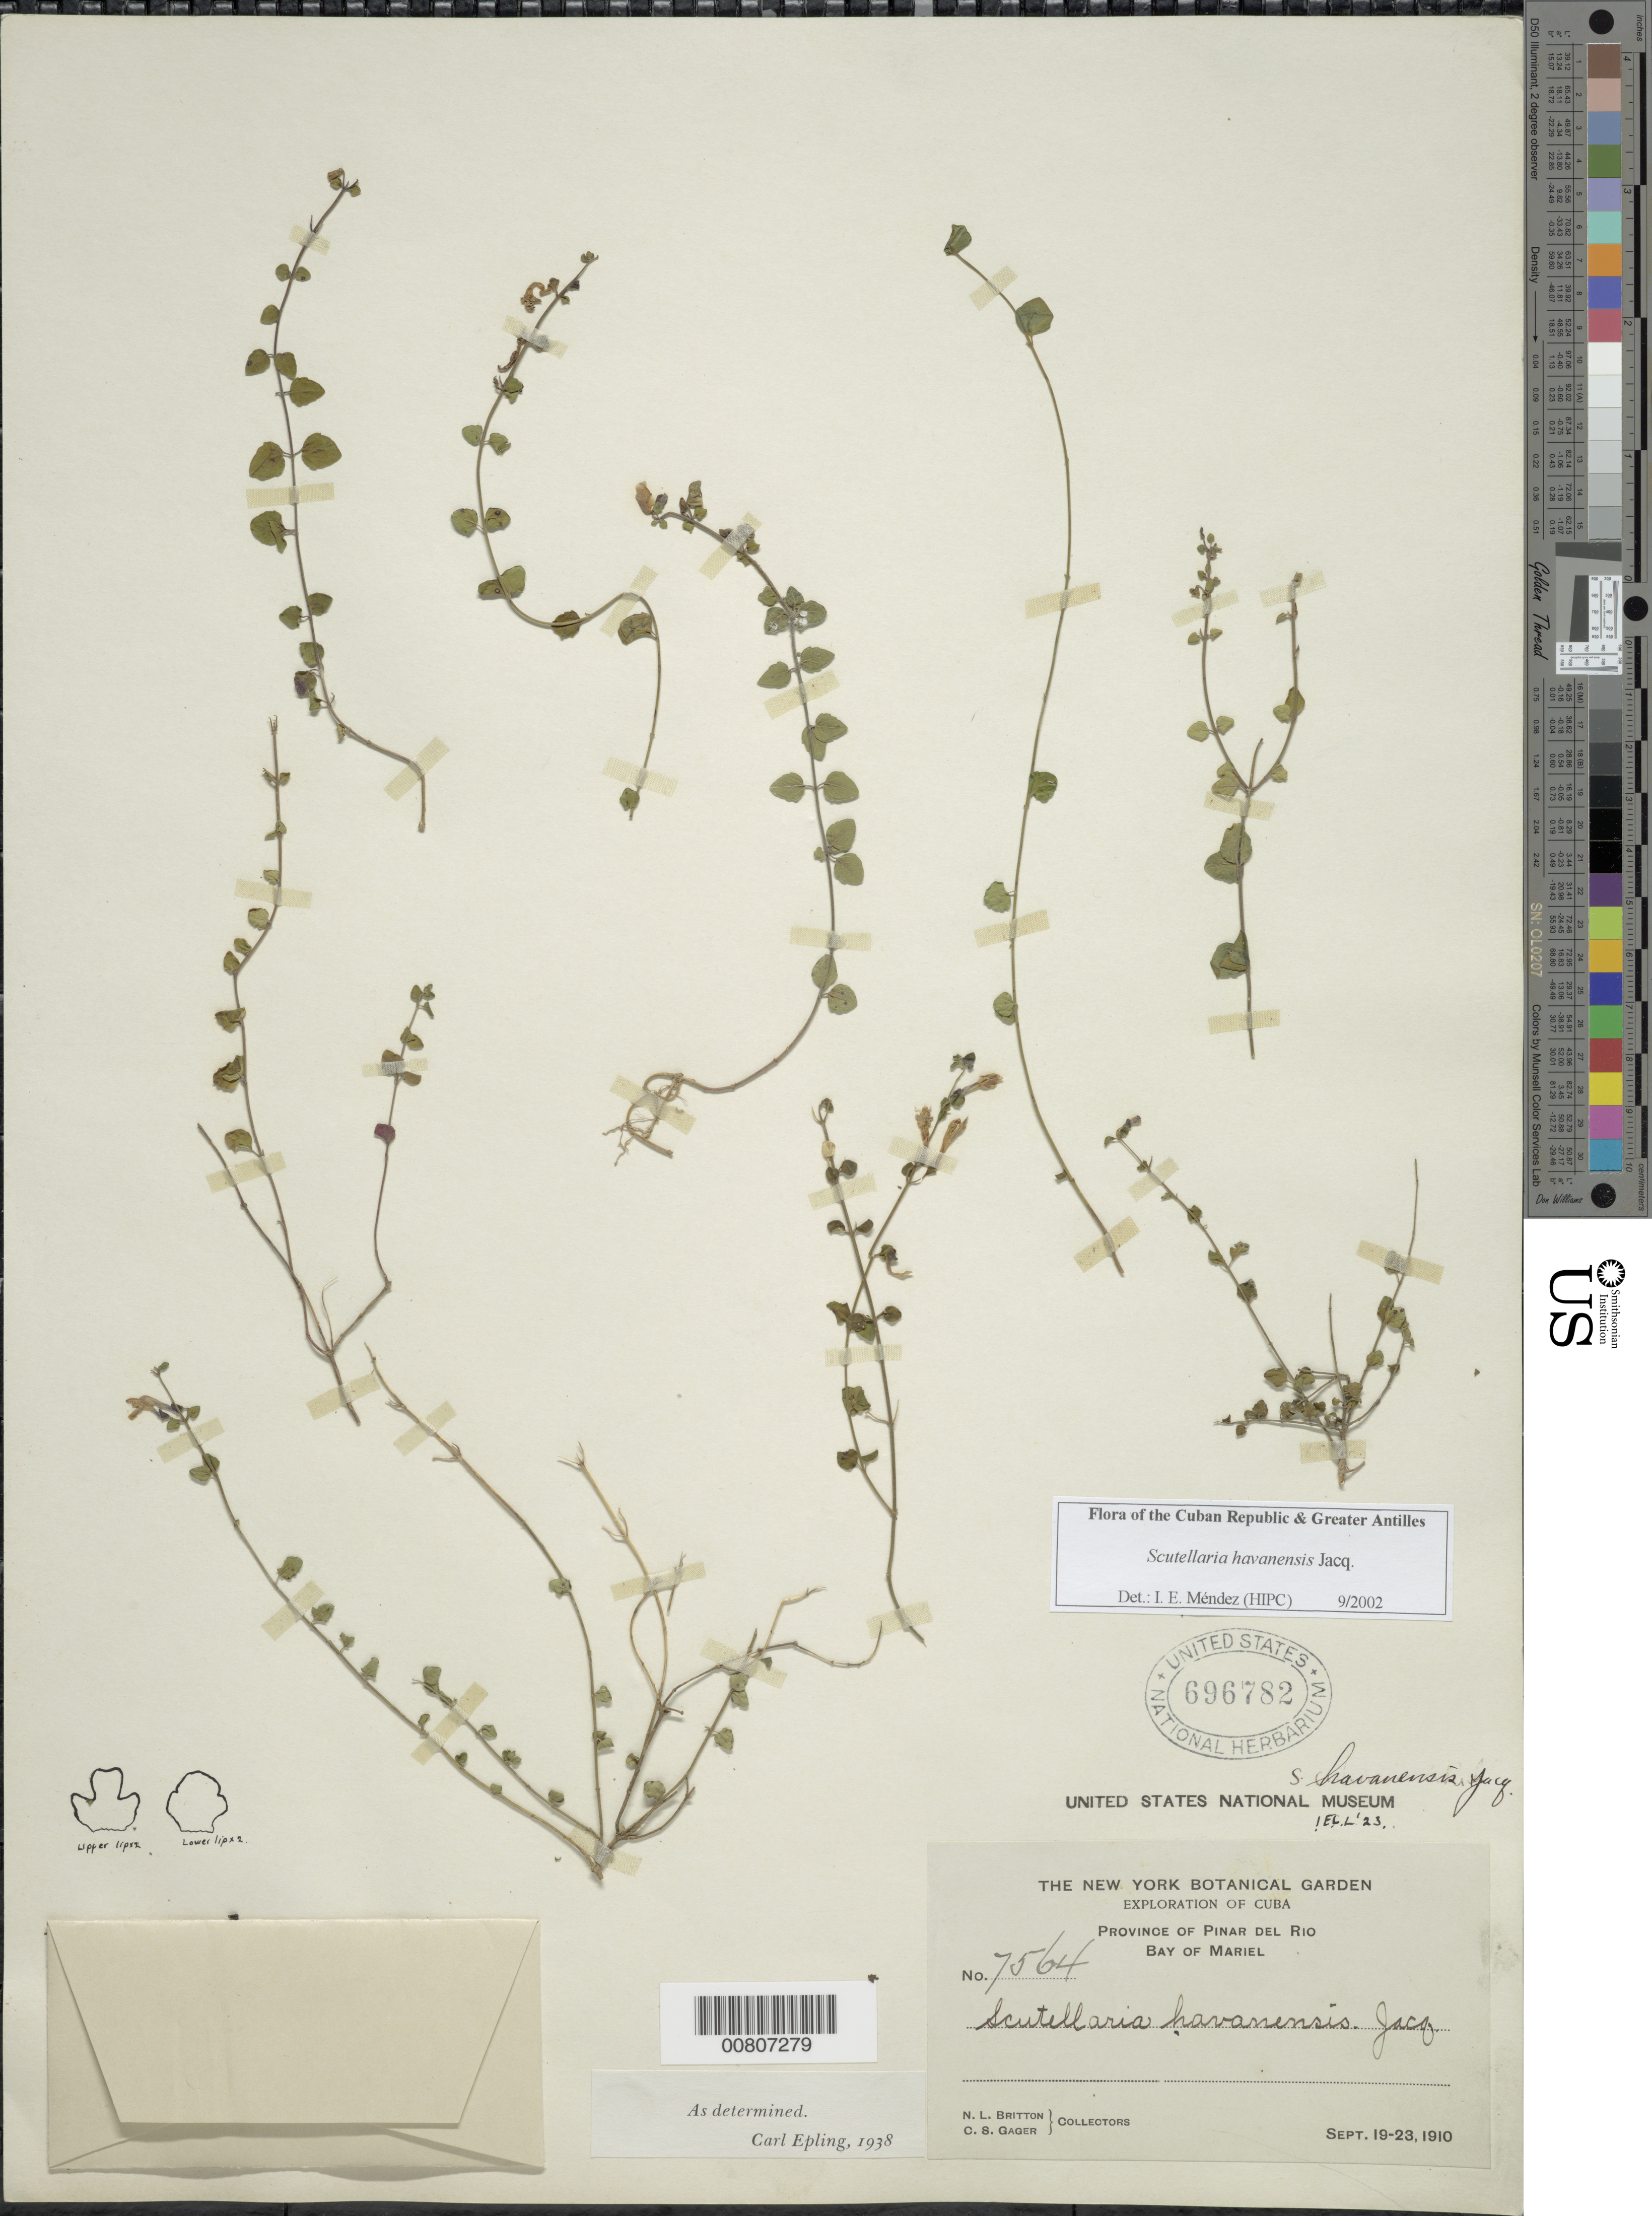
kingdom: Plantae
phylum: Tracheophyta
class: Magnoliopsida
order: Lamiales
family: Lamiaceae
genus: Scutellaria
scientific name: Scutellaria havanensis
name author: Jacq.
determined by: Méndez, Isidro E., (HIPC)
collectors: N. Britton & C. Gager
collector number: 7564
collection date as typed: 19 Sep 1910 to 23 Sep 1910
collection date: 1910-09-19/1910-09-23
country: Cuba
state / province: Pinar del Rio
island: Cuba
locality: Bay of Mariel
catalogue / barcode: US 696782